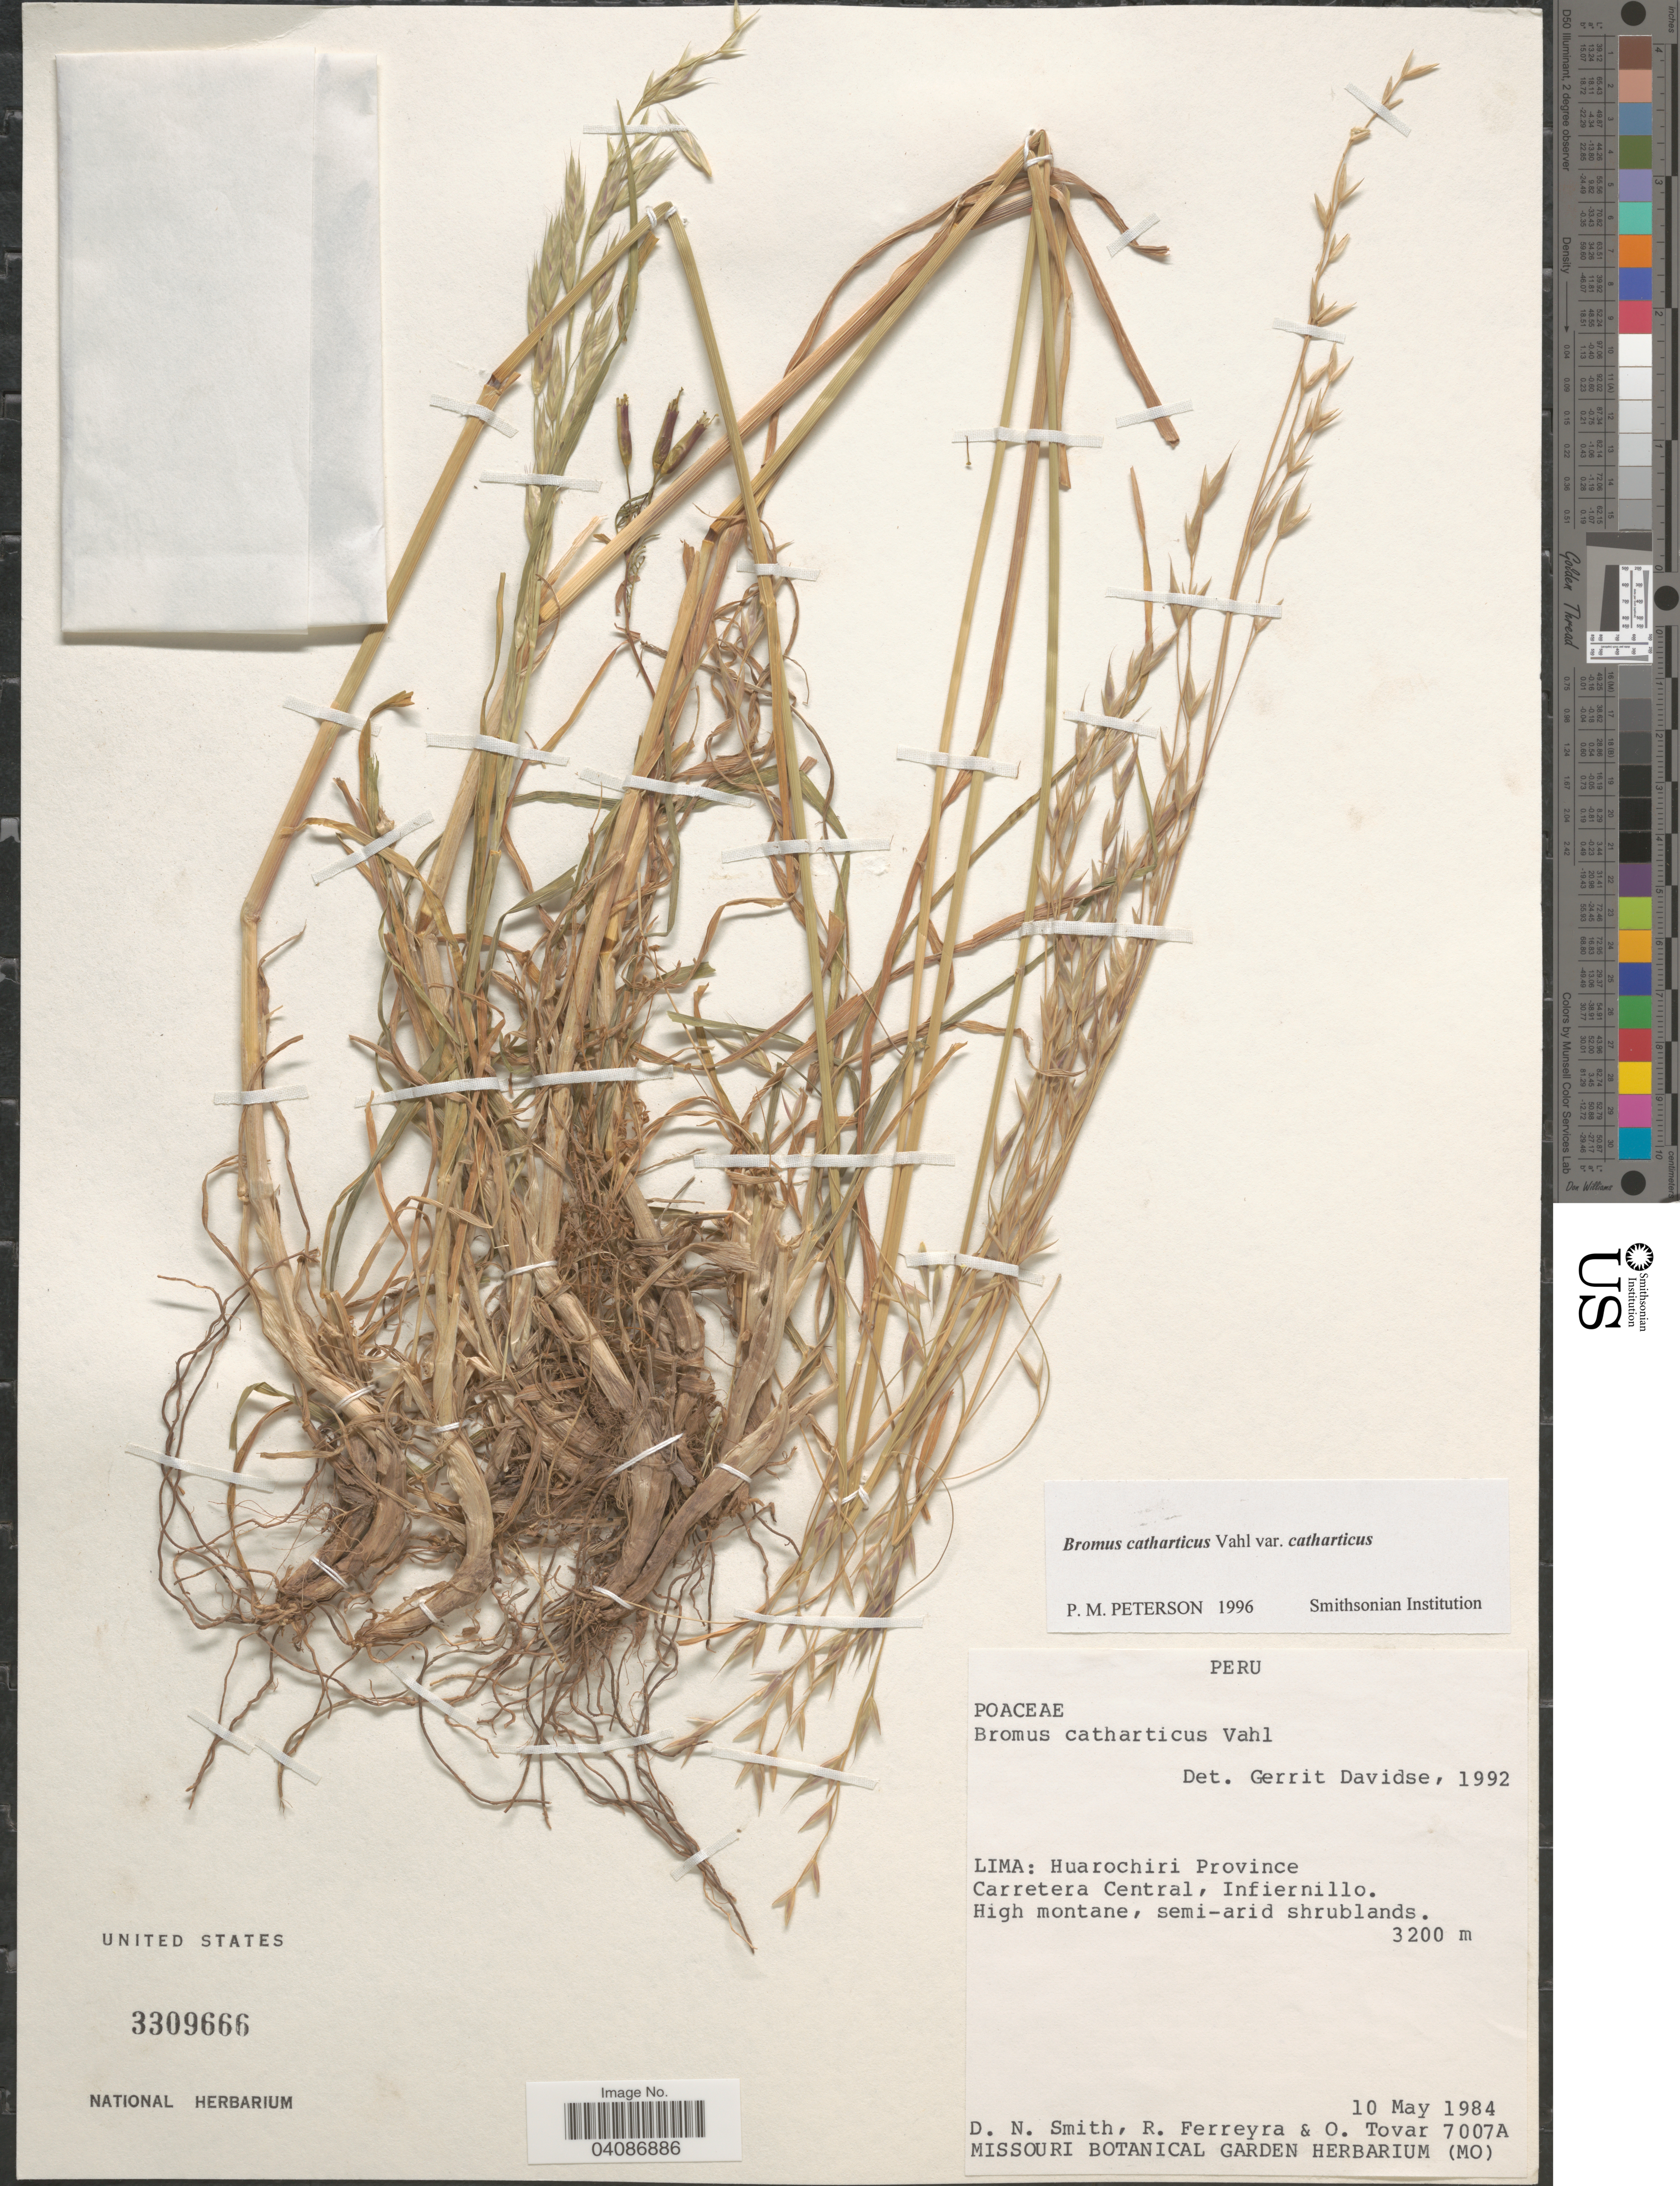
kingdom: Plantae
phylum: Tracheophyta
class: Liliopsida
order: Poales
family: Poaceae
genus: Bromus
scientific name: Bromus catharticus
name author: Vahl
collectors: D. Smith, R. A. Ferreyra & Ó. Tovar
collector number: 7007A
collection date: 1984-05-10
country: Peru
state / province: Lima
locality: Huarochiri Province Carretera Central, Infiernillo.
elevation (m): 3200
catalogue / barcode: US 3309666